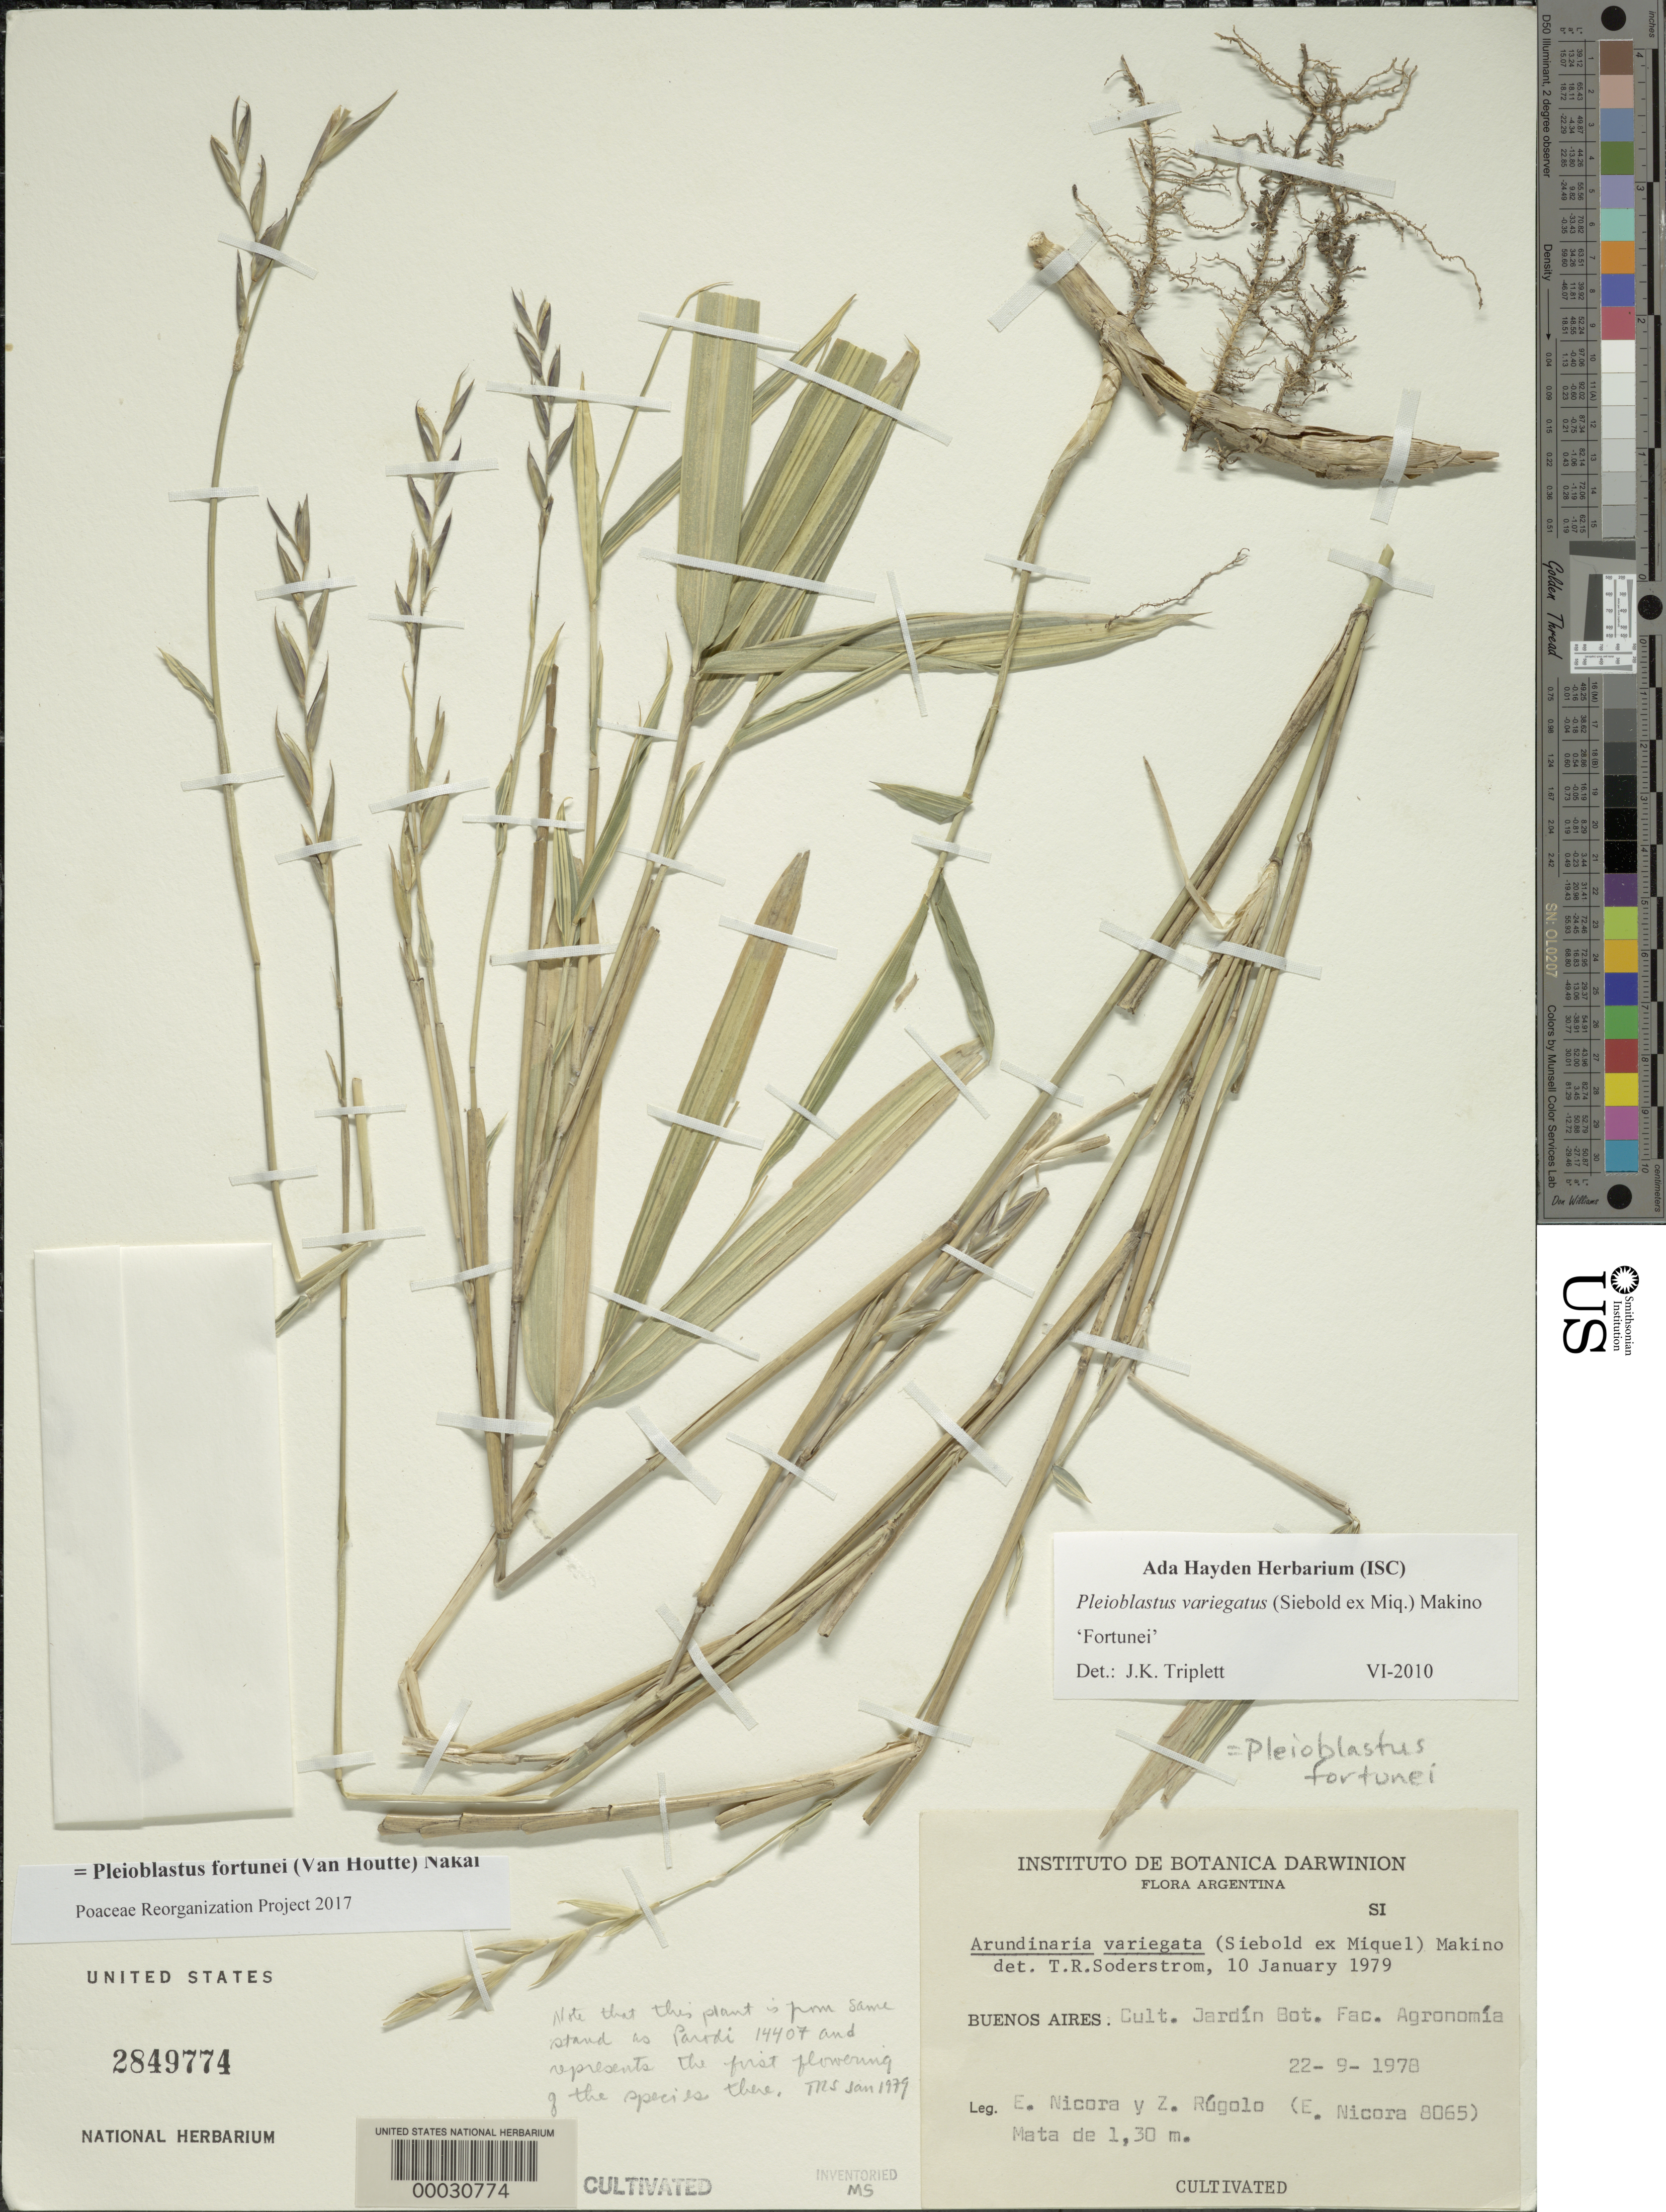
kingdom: Plantae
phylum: Tracheophyta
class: Liliopsida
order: Poales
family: Poaceae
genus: Pleioblastus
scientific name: Pleioblastus fortunei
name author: (Van Houtte) Nakai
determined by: Poaceae Reorganization Project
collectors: E. Nicora & Z. E. Rúgolo de Agrasar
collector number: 8065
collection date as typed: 22 Sep 1978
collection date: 1978-09-22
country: Argentina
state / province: Buenos Aires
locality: Jardin Botanical Fac. Agronomia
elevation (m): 130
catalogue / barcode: US 2849774